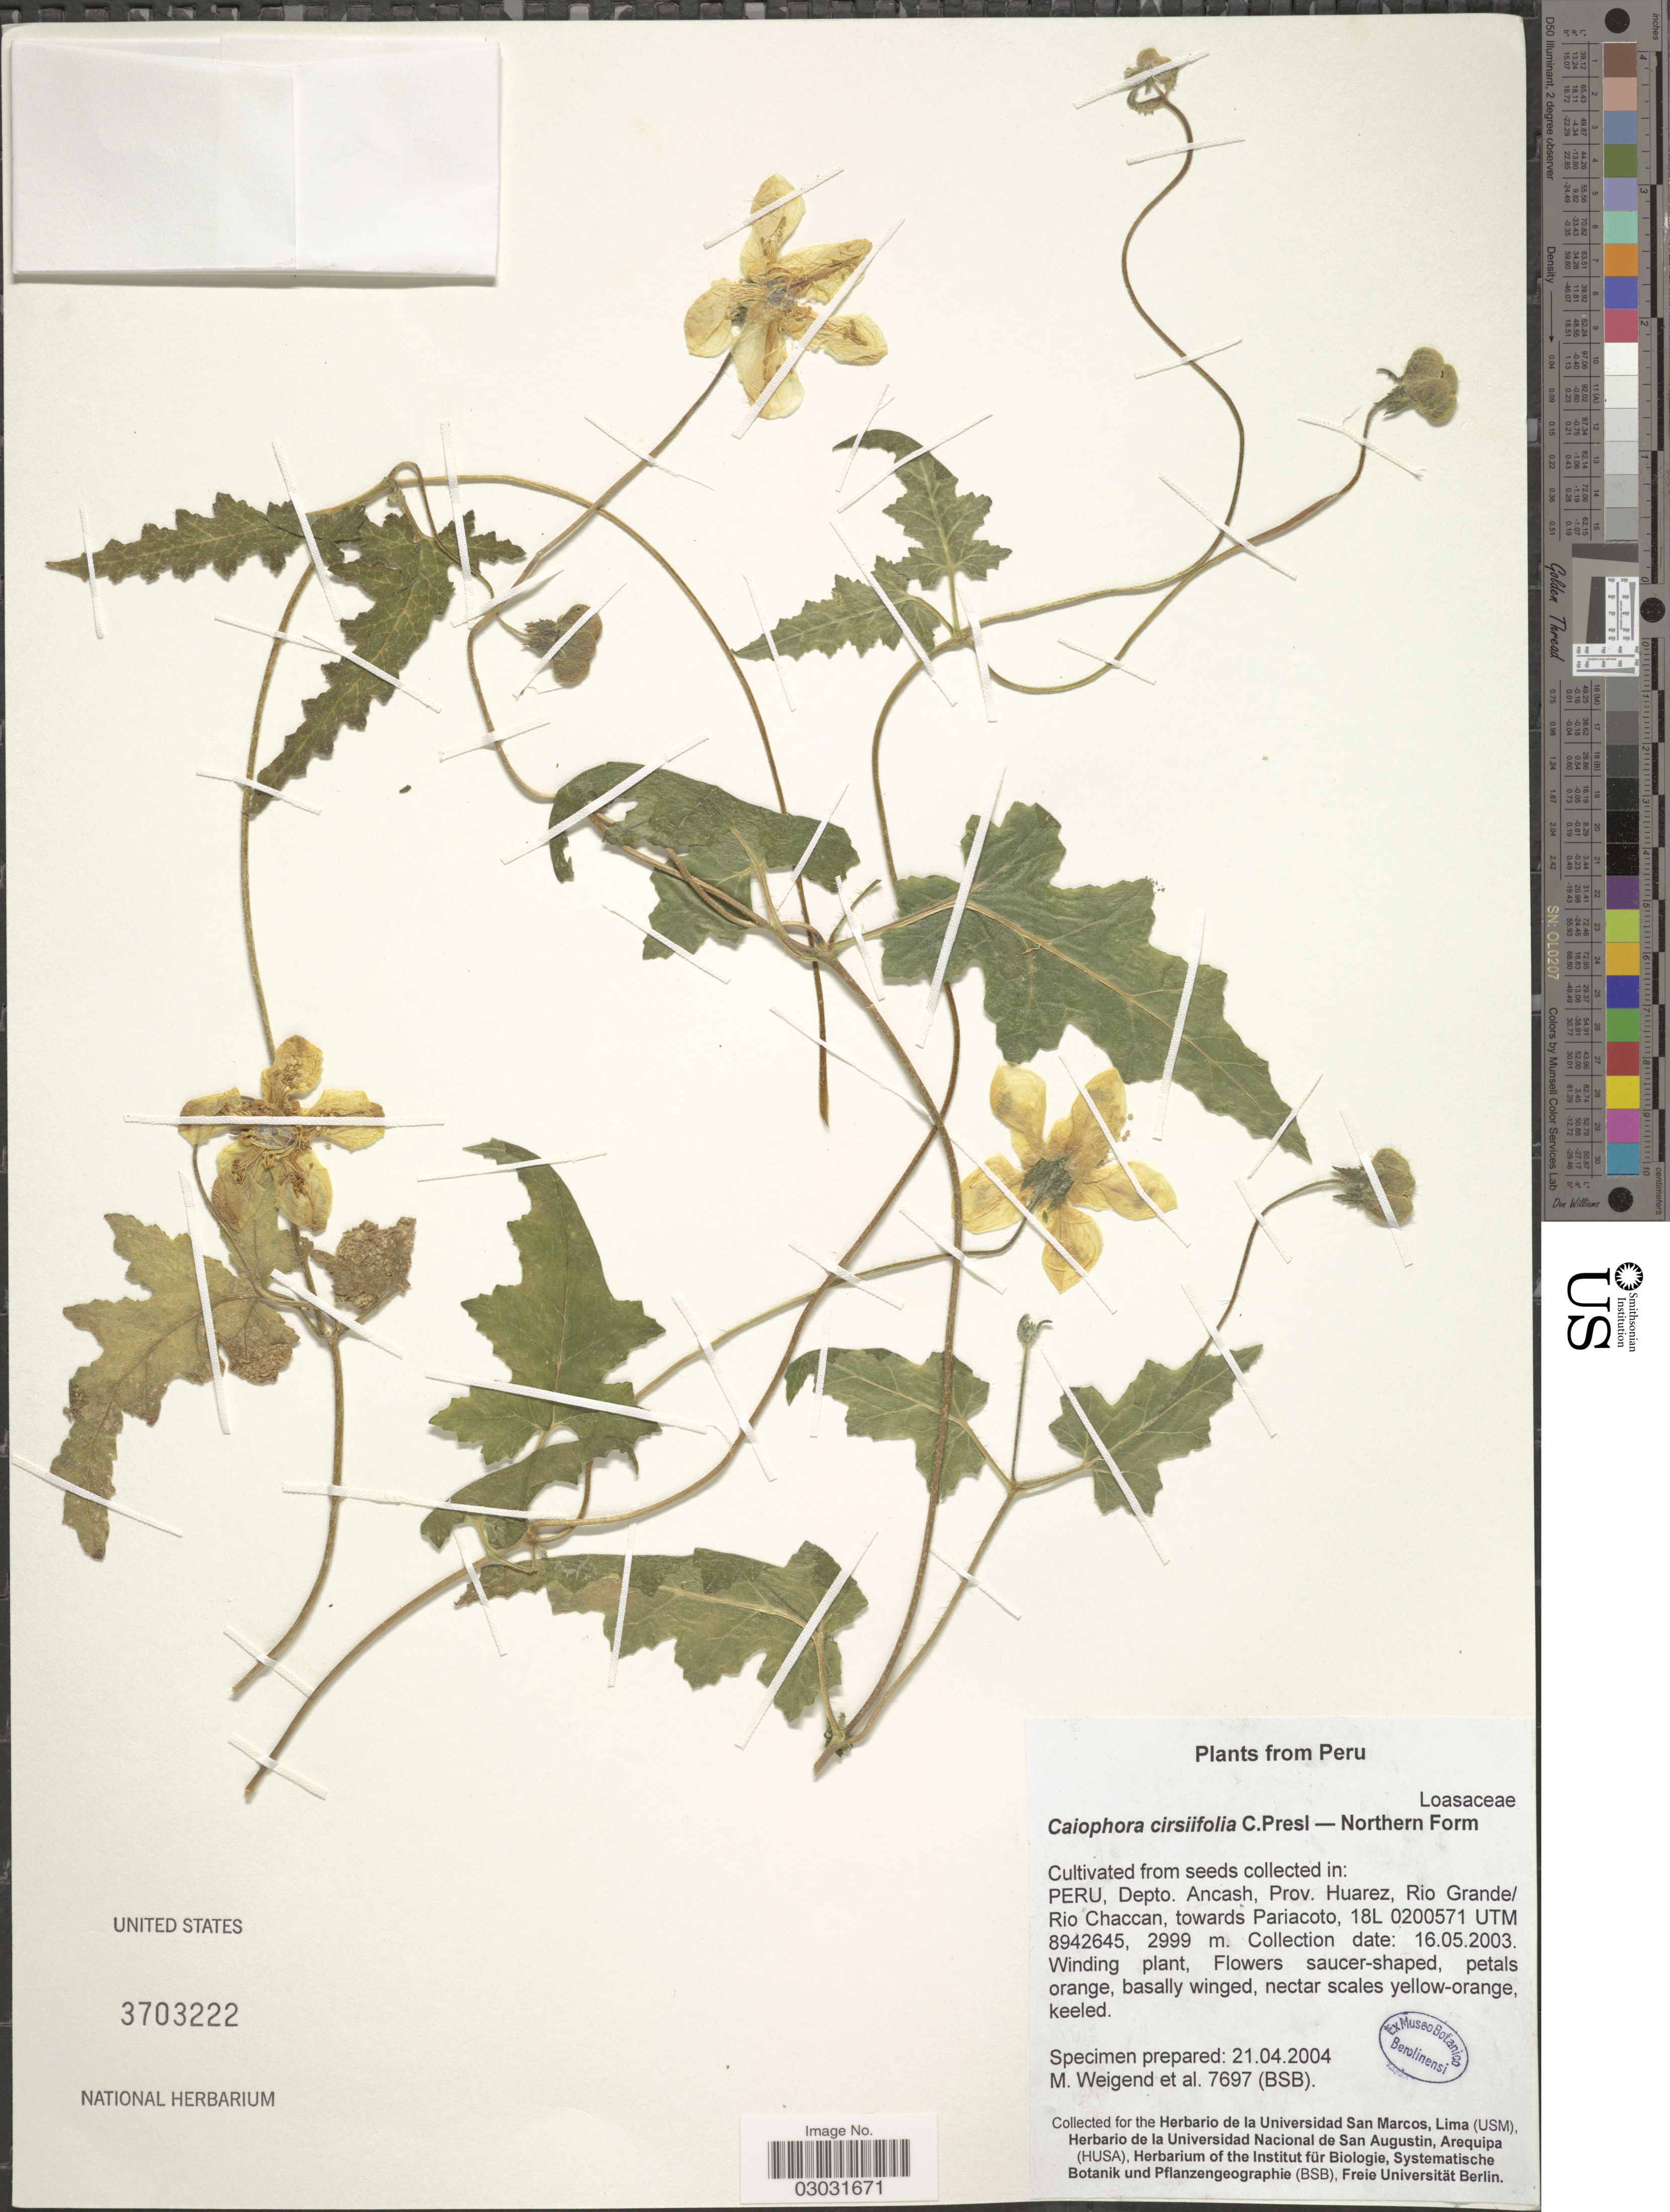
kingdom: Plantae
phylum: Tracheophyta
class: Magnoliopsida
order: Cornales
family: Loasaceae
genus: Caiophora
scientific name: Caiophora cirsiifolia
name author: C. Presl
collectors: M. Weigend & et al.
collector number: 7697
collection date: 2004-04-21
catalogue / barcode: US 3703222